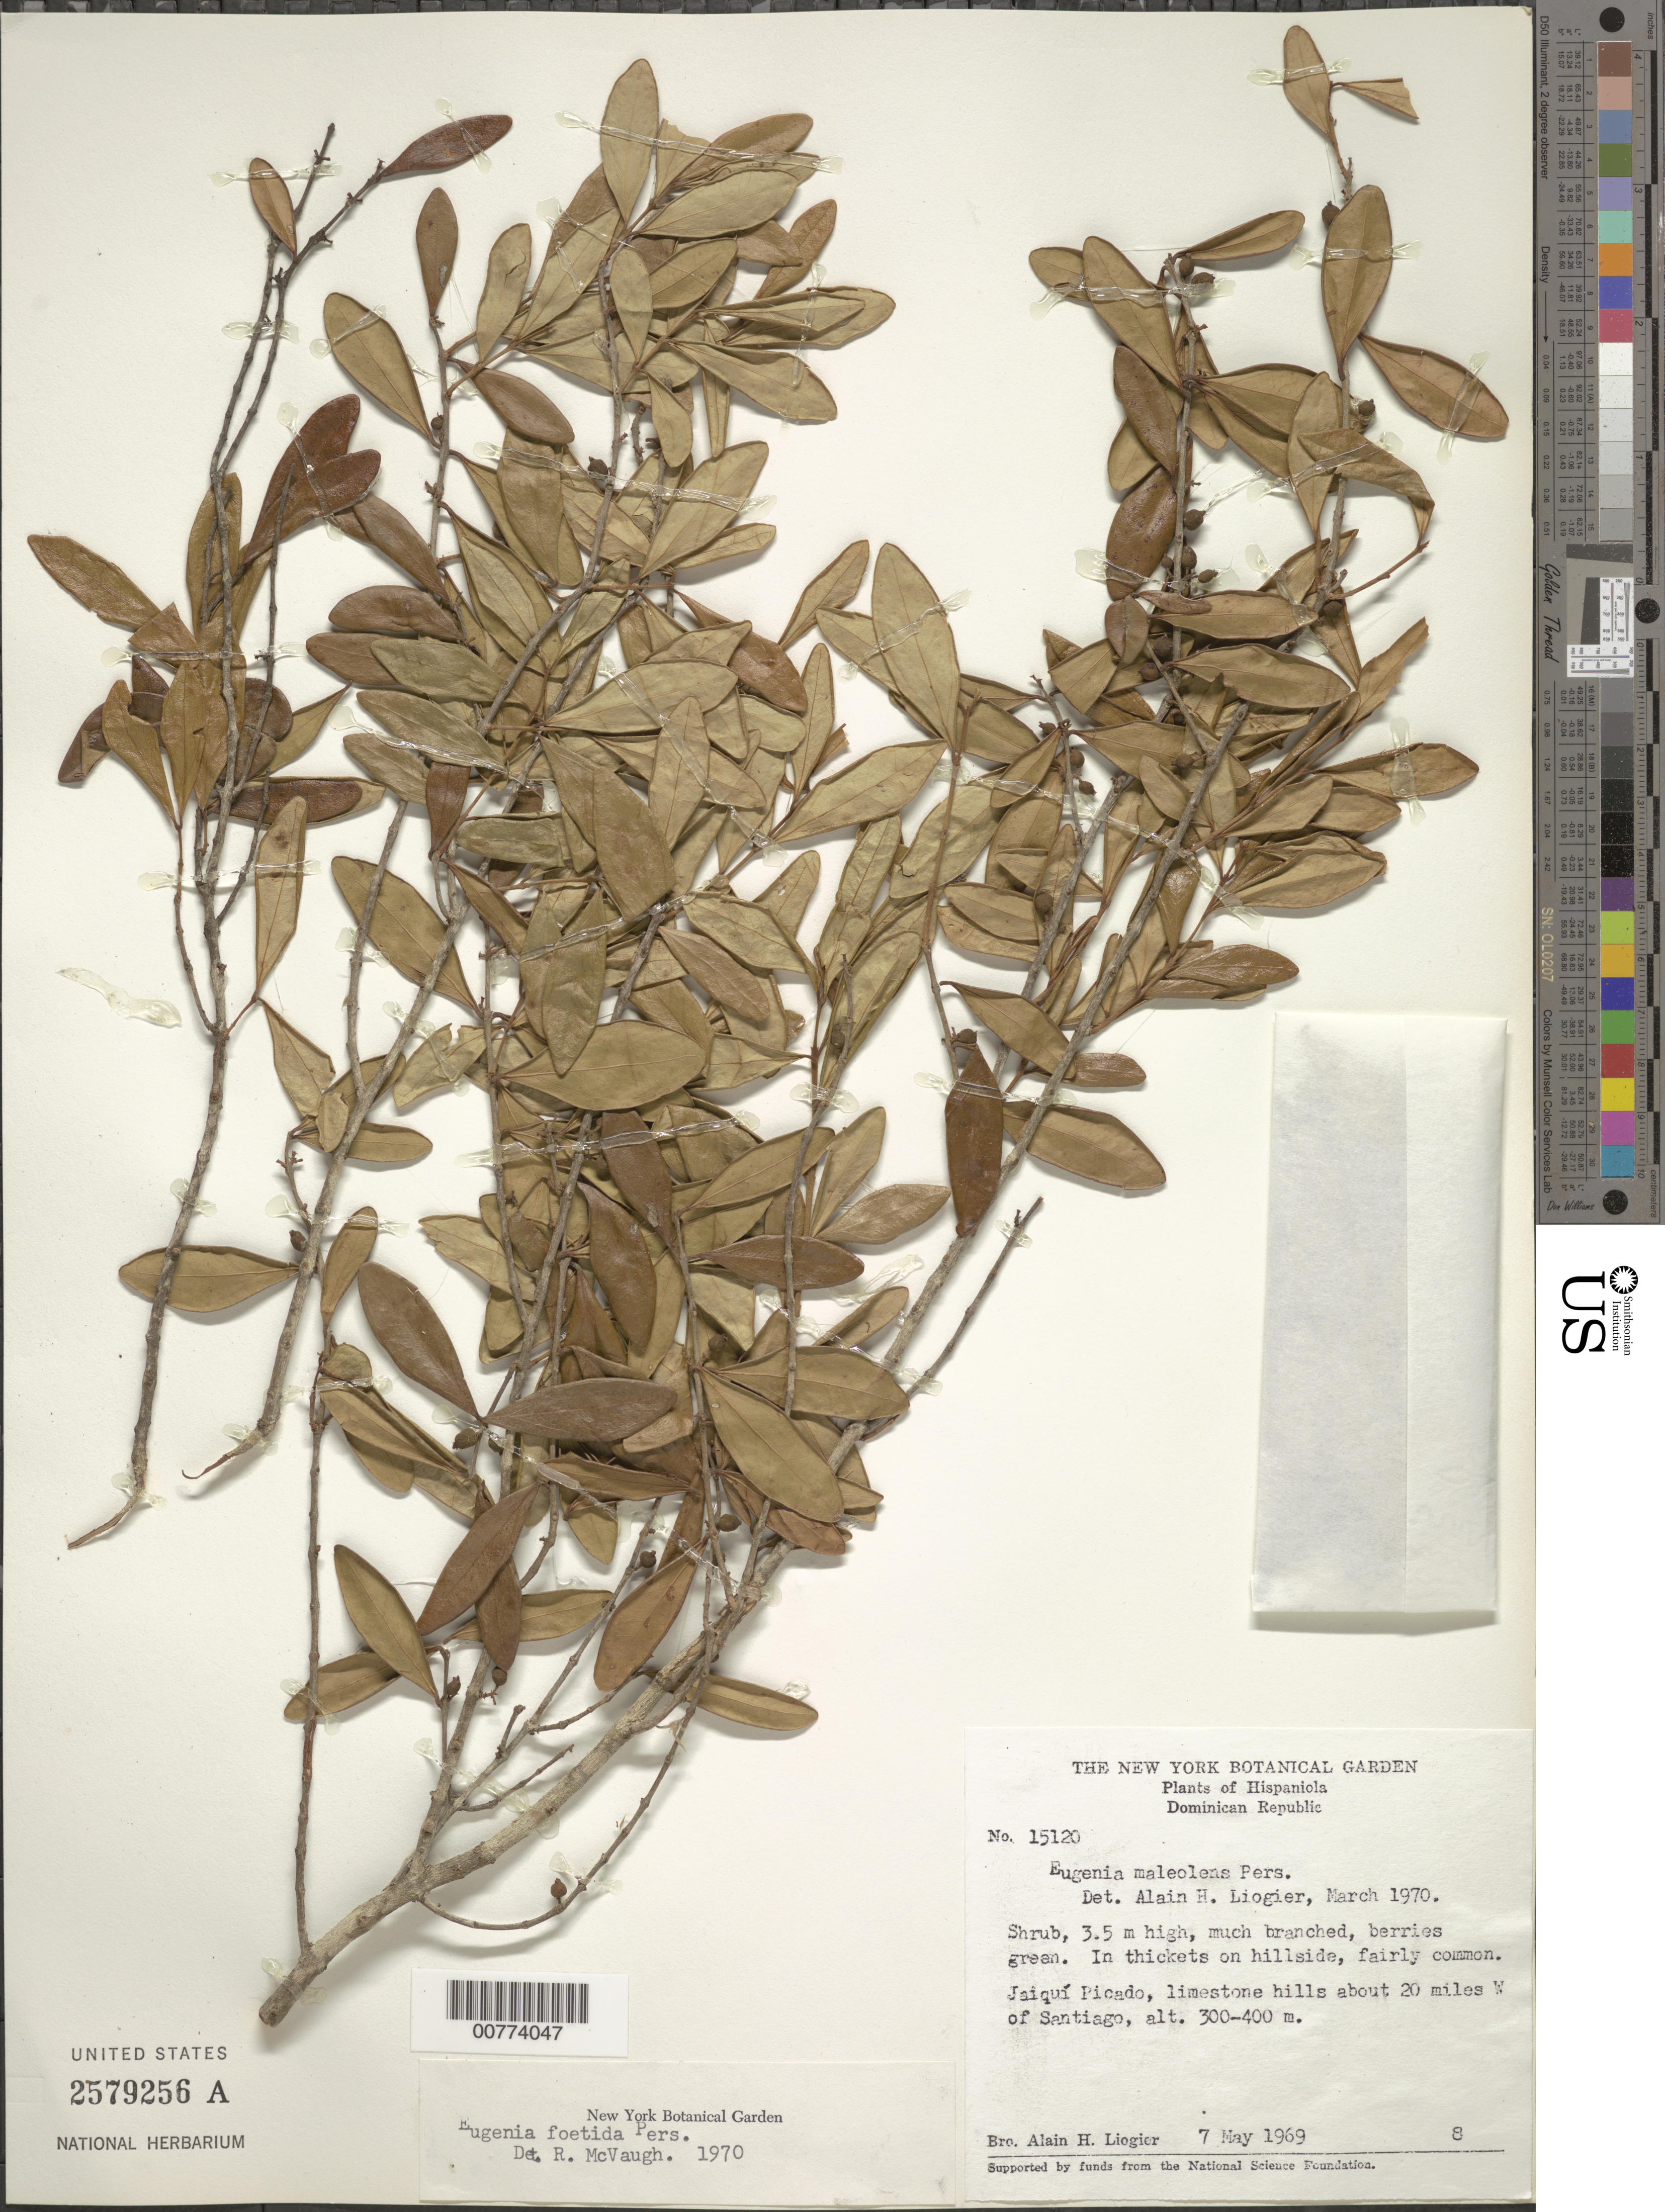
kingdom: Plantae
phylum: Tracheophyta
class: Magnoliopsida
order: Myrtales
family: Myrtaceae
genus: Eugenia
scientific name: Eugenia foetida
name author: Pers.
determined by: McVaugh, R.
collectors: A. H. Liogier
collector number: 15120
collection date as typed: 07 May 1969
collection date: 1969-05-07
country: Dominican Republic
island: Hispaniola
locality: Jaiquí Picado, limestone hills about 20 miles W of Santiago.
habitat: In thickets on hillside.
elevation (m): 300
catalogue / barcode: US 2579256A